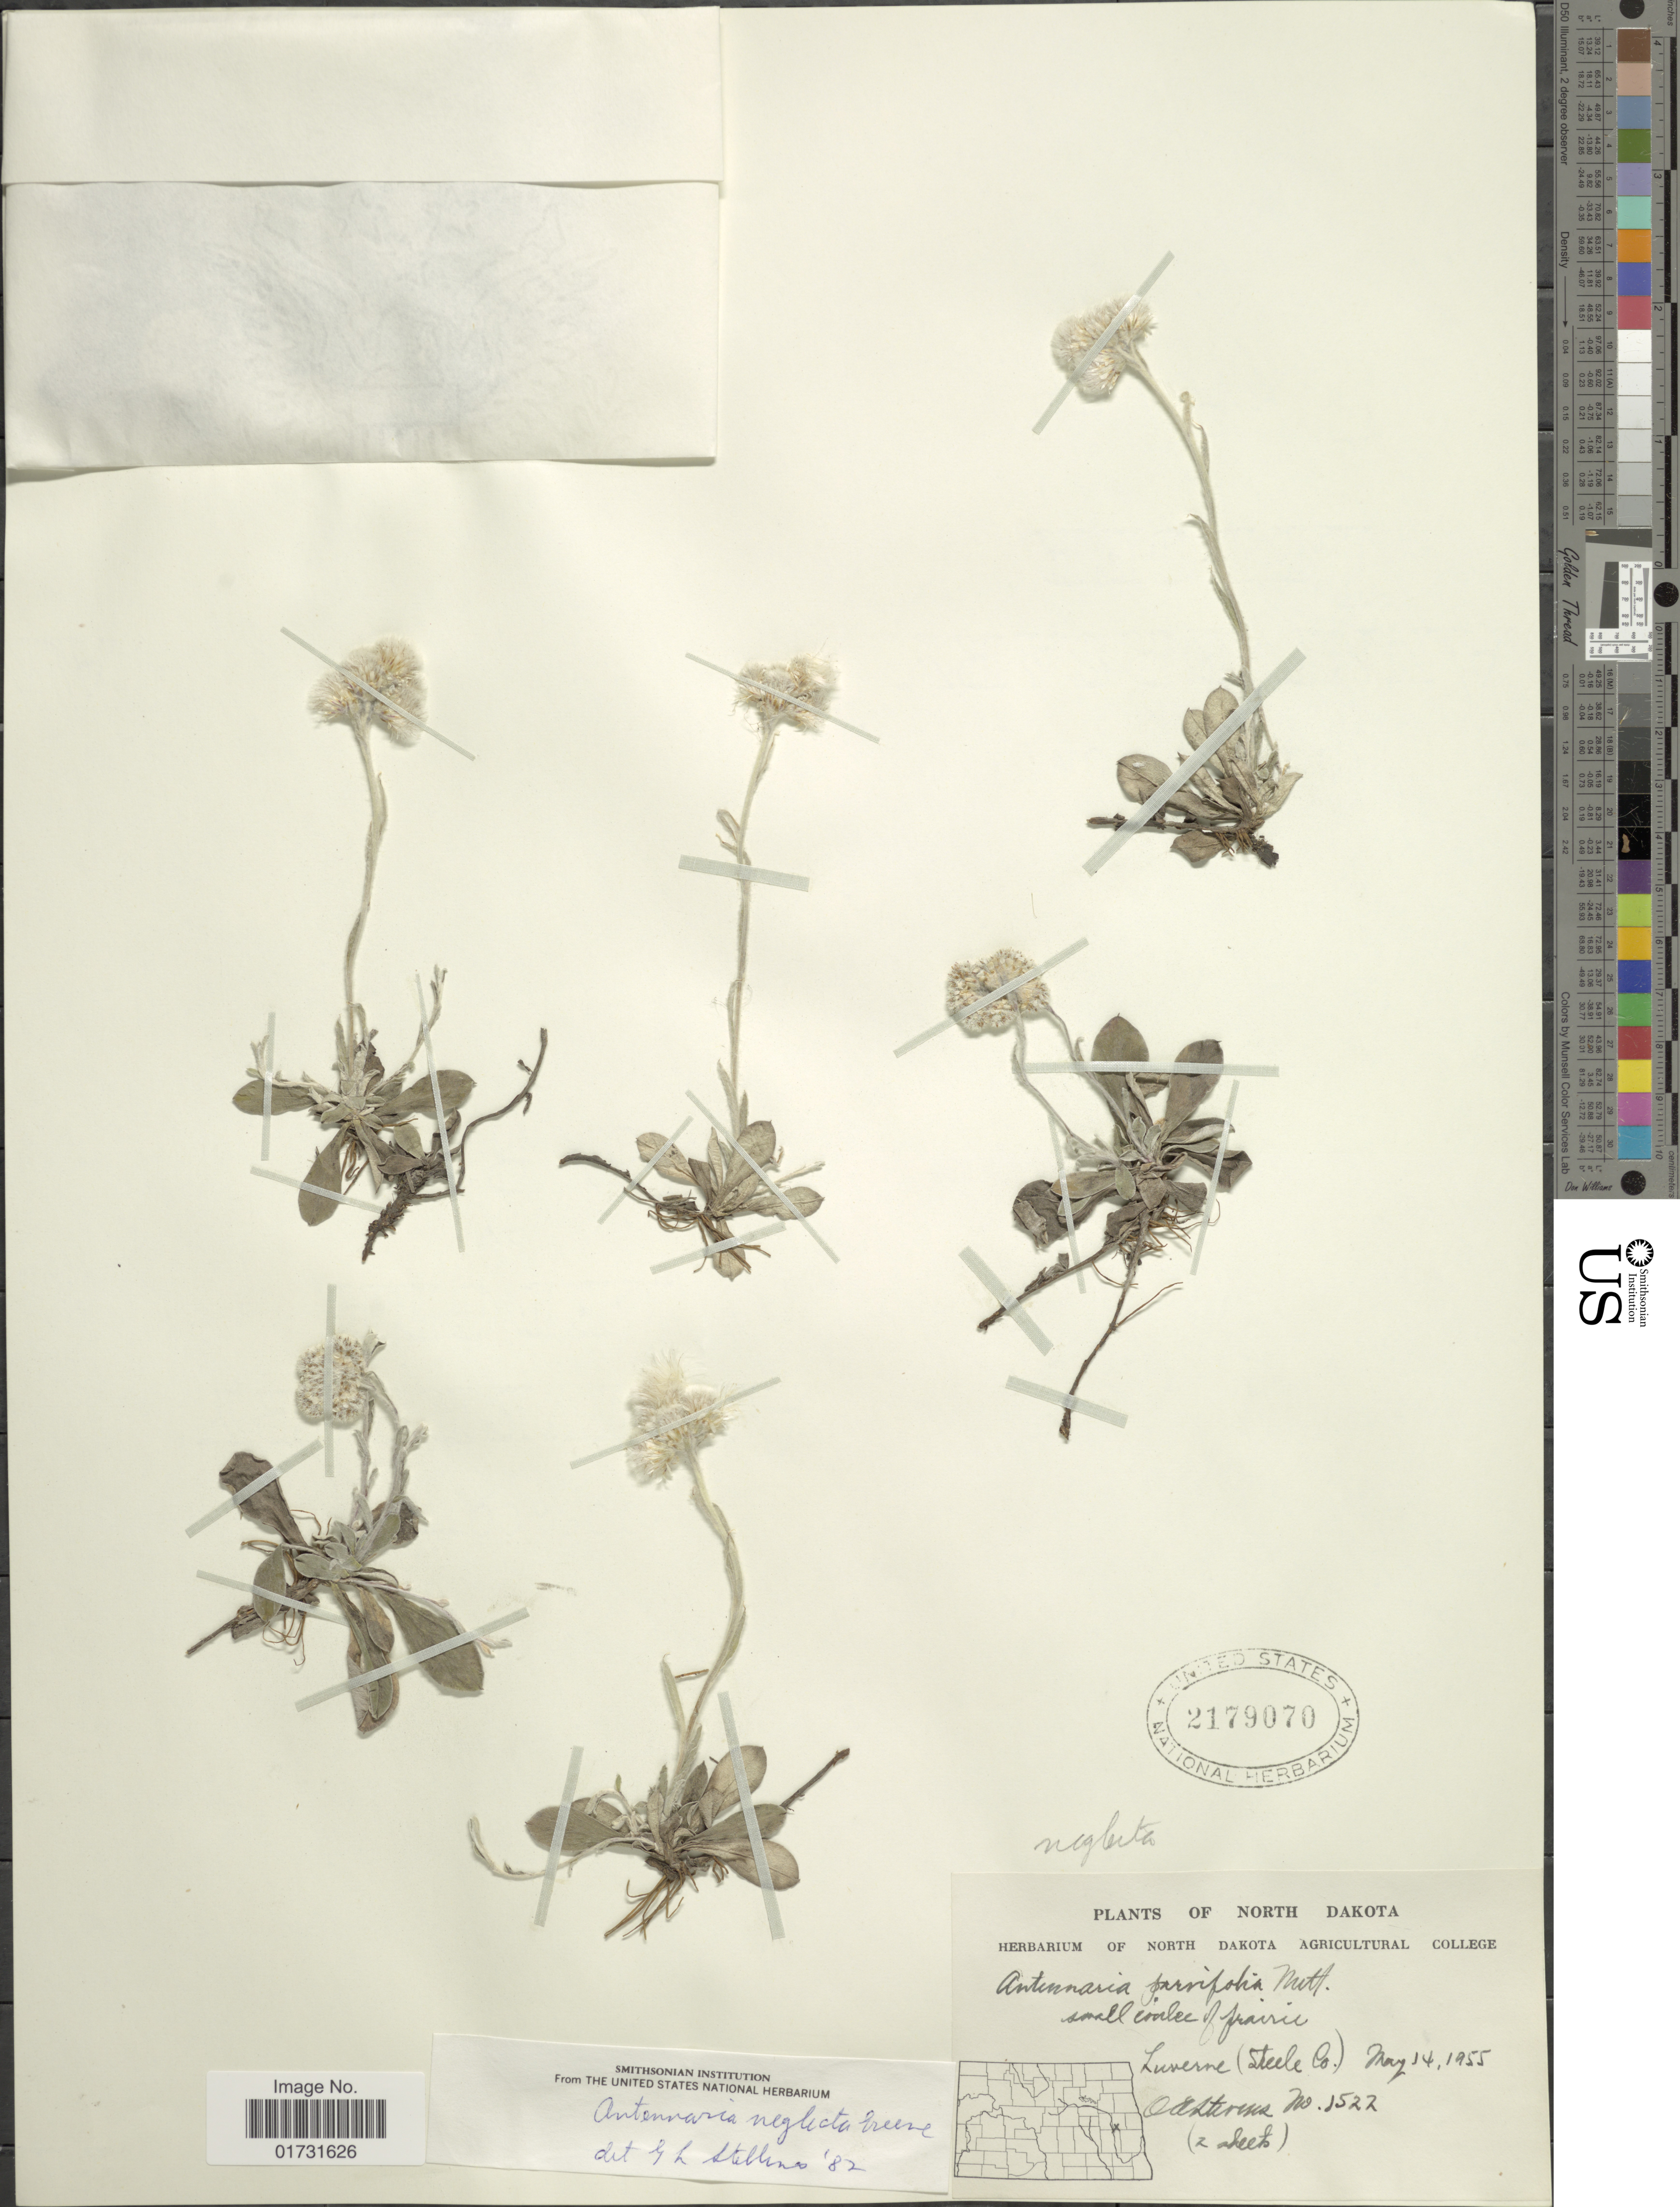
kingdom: Plantae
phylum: Tracheophyta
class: Magnoliopsida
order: Asterales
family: Asteraceae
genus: Antennaria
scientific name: Antennaria neglecta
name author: Greene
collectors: O. A. Stevens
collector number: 1522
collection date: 1955-05-14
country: United States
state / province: North Dakota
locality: Luverne (Steele Co.)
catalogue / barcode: US 2179070